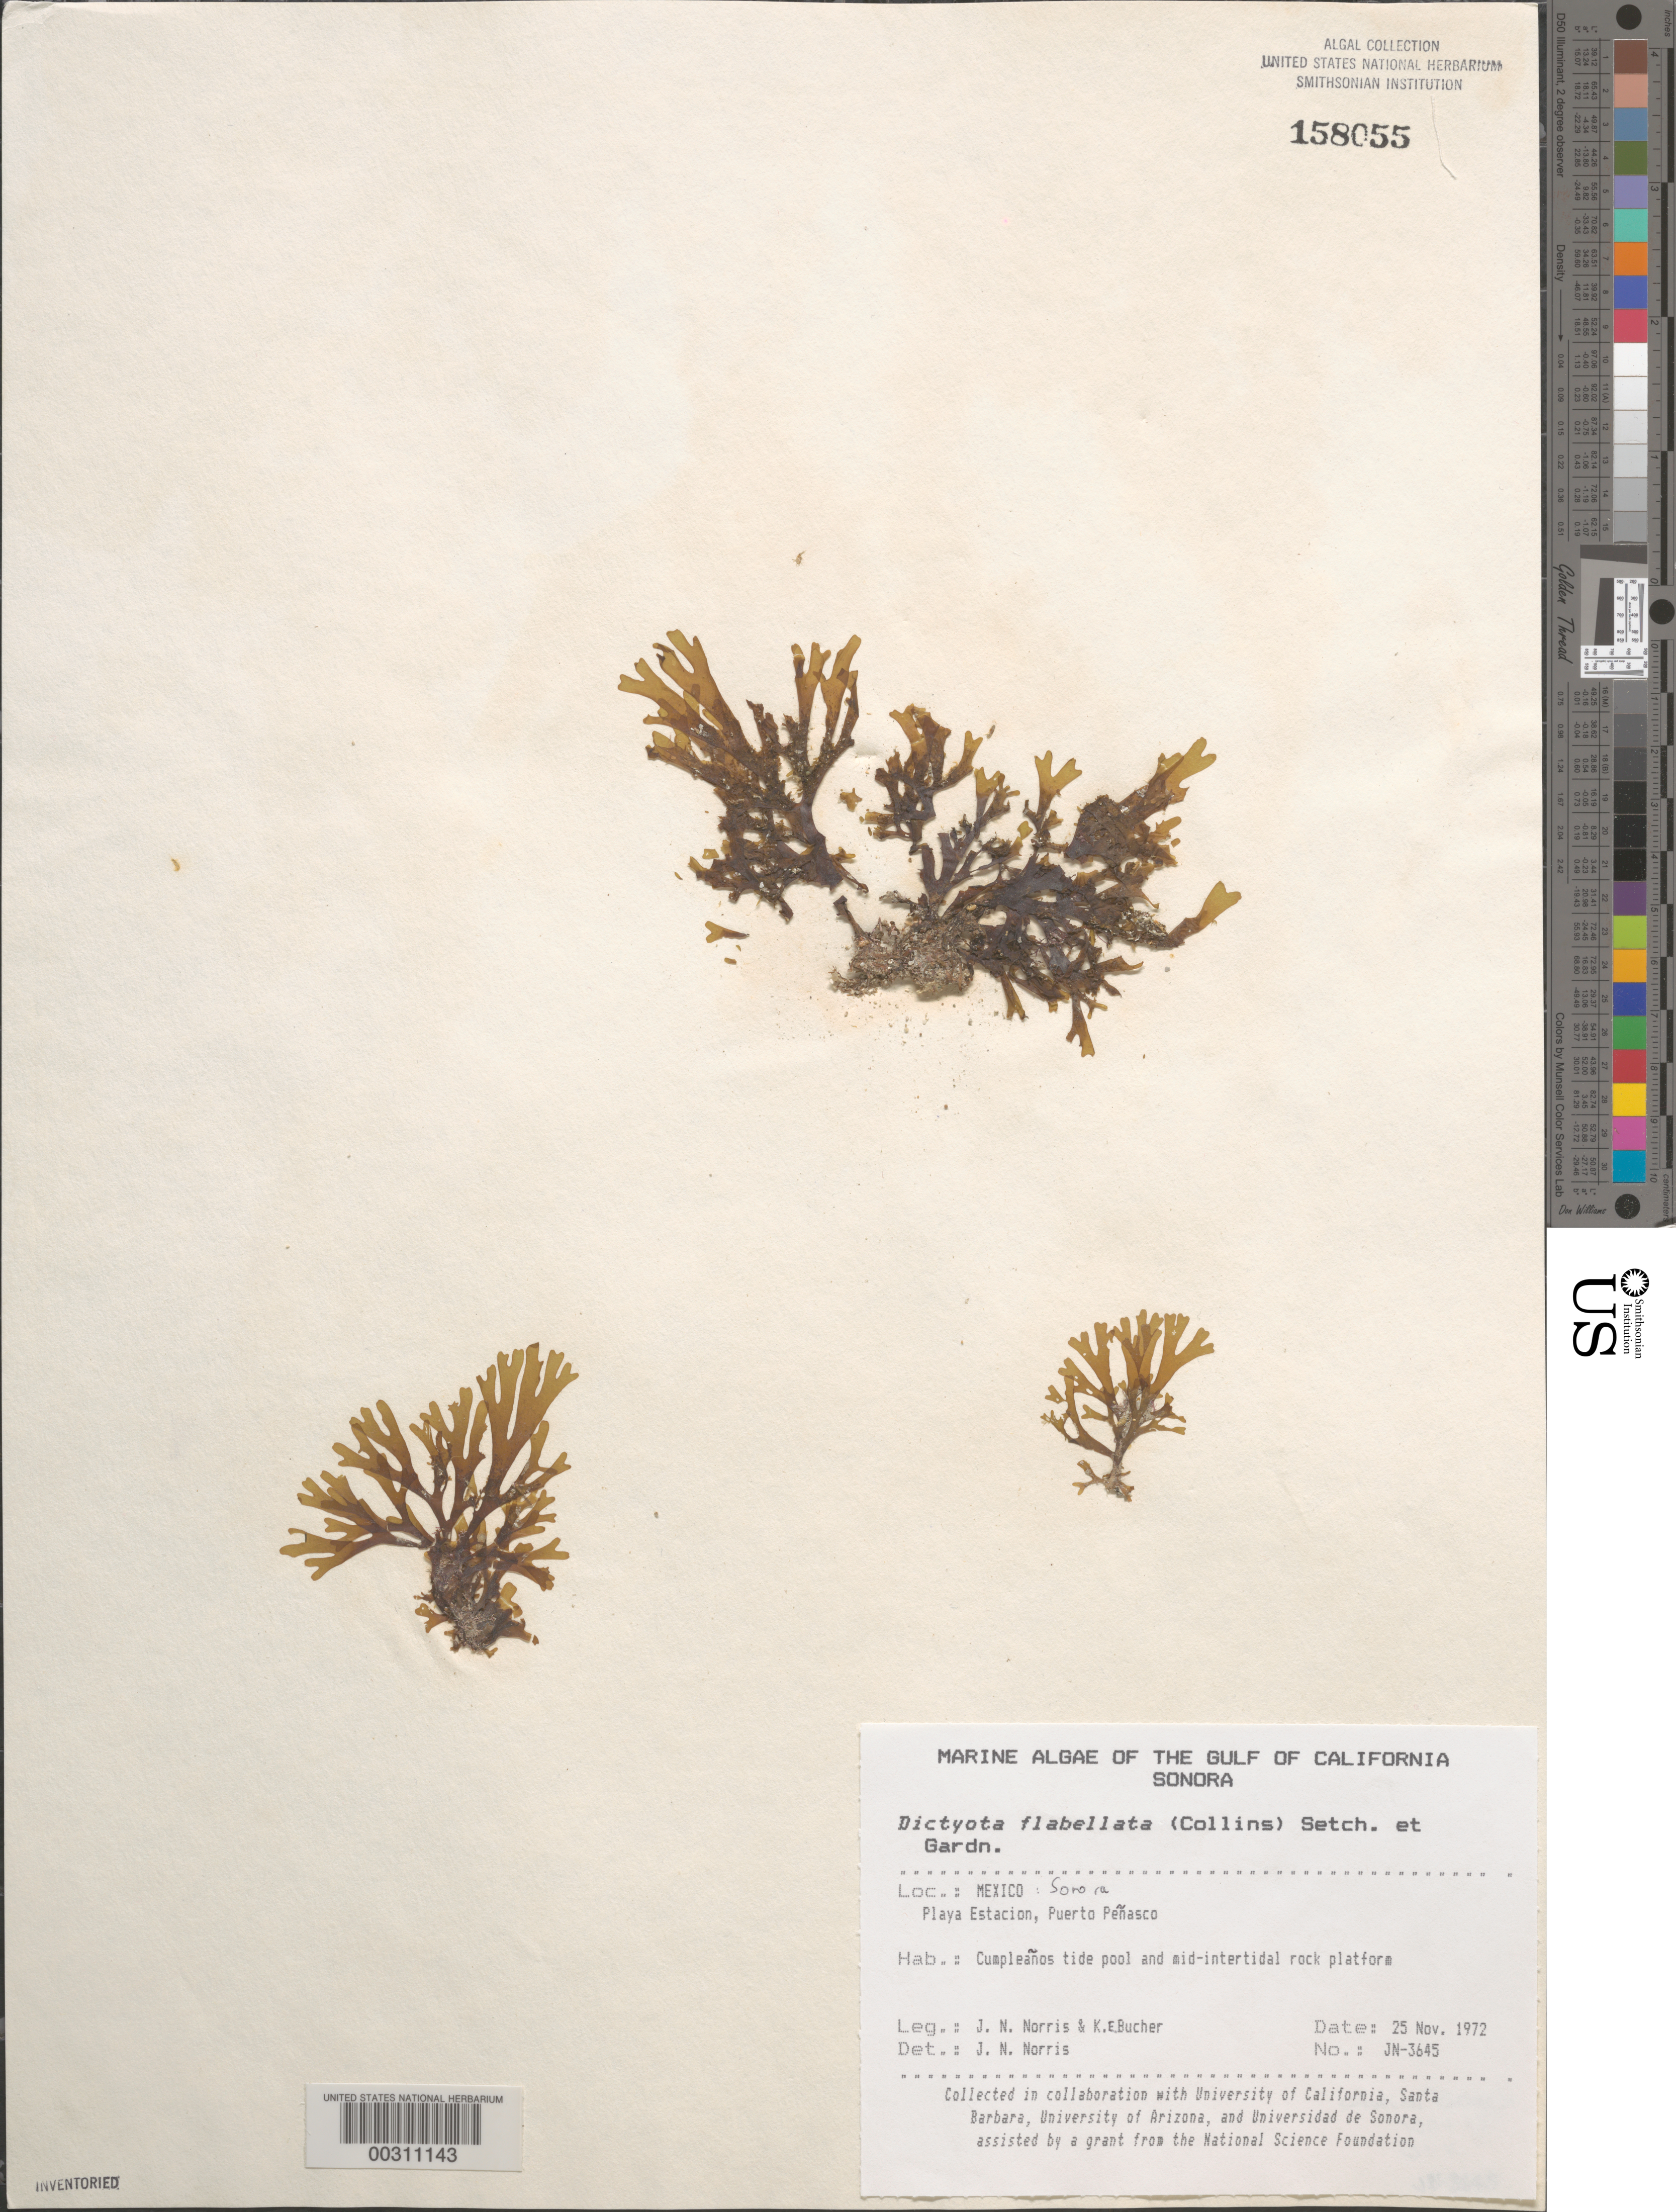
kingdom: Chromista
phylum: Ochrophyta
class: Phaeophyceae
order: Dictyotales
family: Dictyotaceae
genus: Dictyota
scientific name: Dictyota flabellata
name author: (Collins) Setch. & N.L. Gardner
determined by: Norris, James N.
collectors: J. N. Norris & K. E. Bucher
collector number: JN-3645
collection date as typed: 25 Nov 1972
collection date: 1972-11-25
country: Mexico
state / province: Sonora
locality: Playa Estacion, Puerto Penasco, Cumpleanos tide pool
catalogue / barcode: US 158055